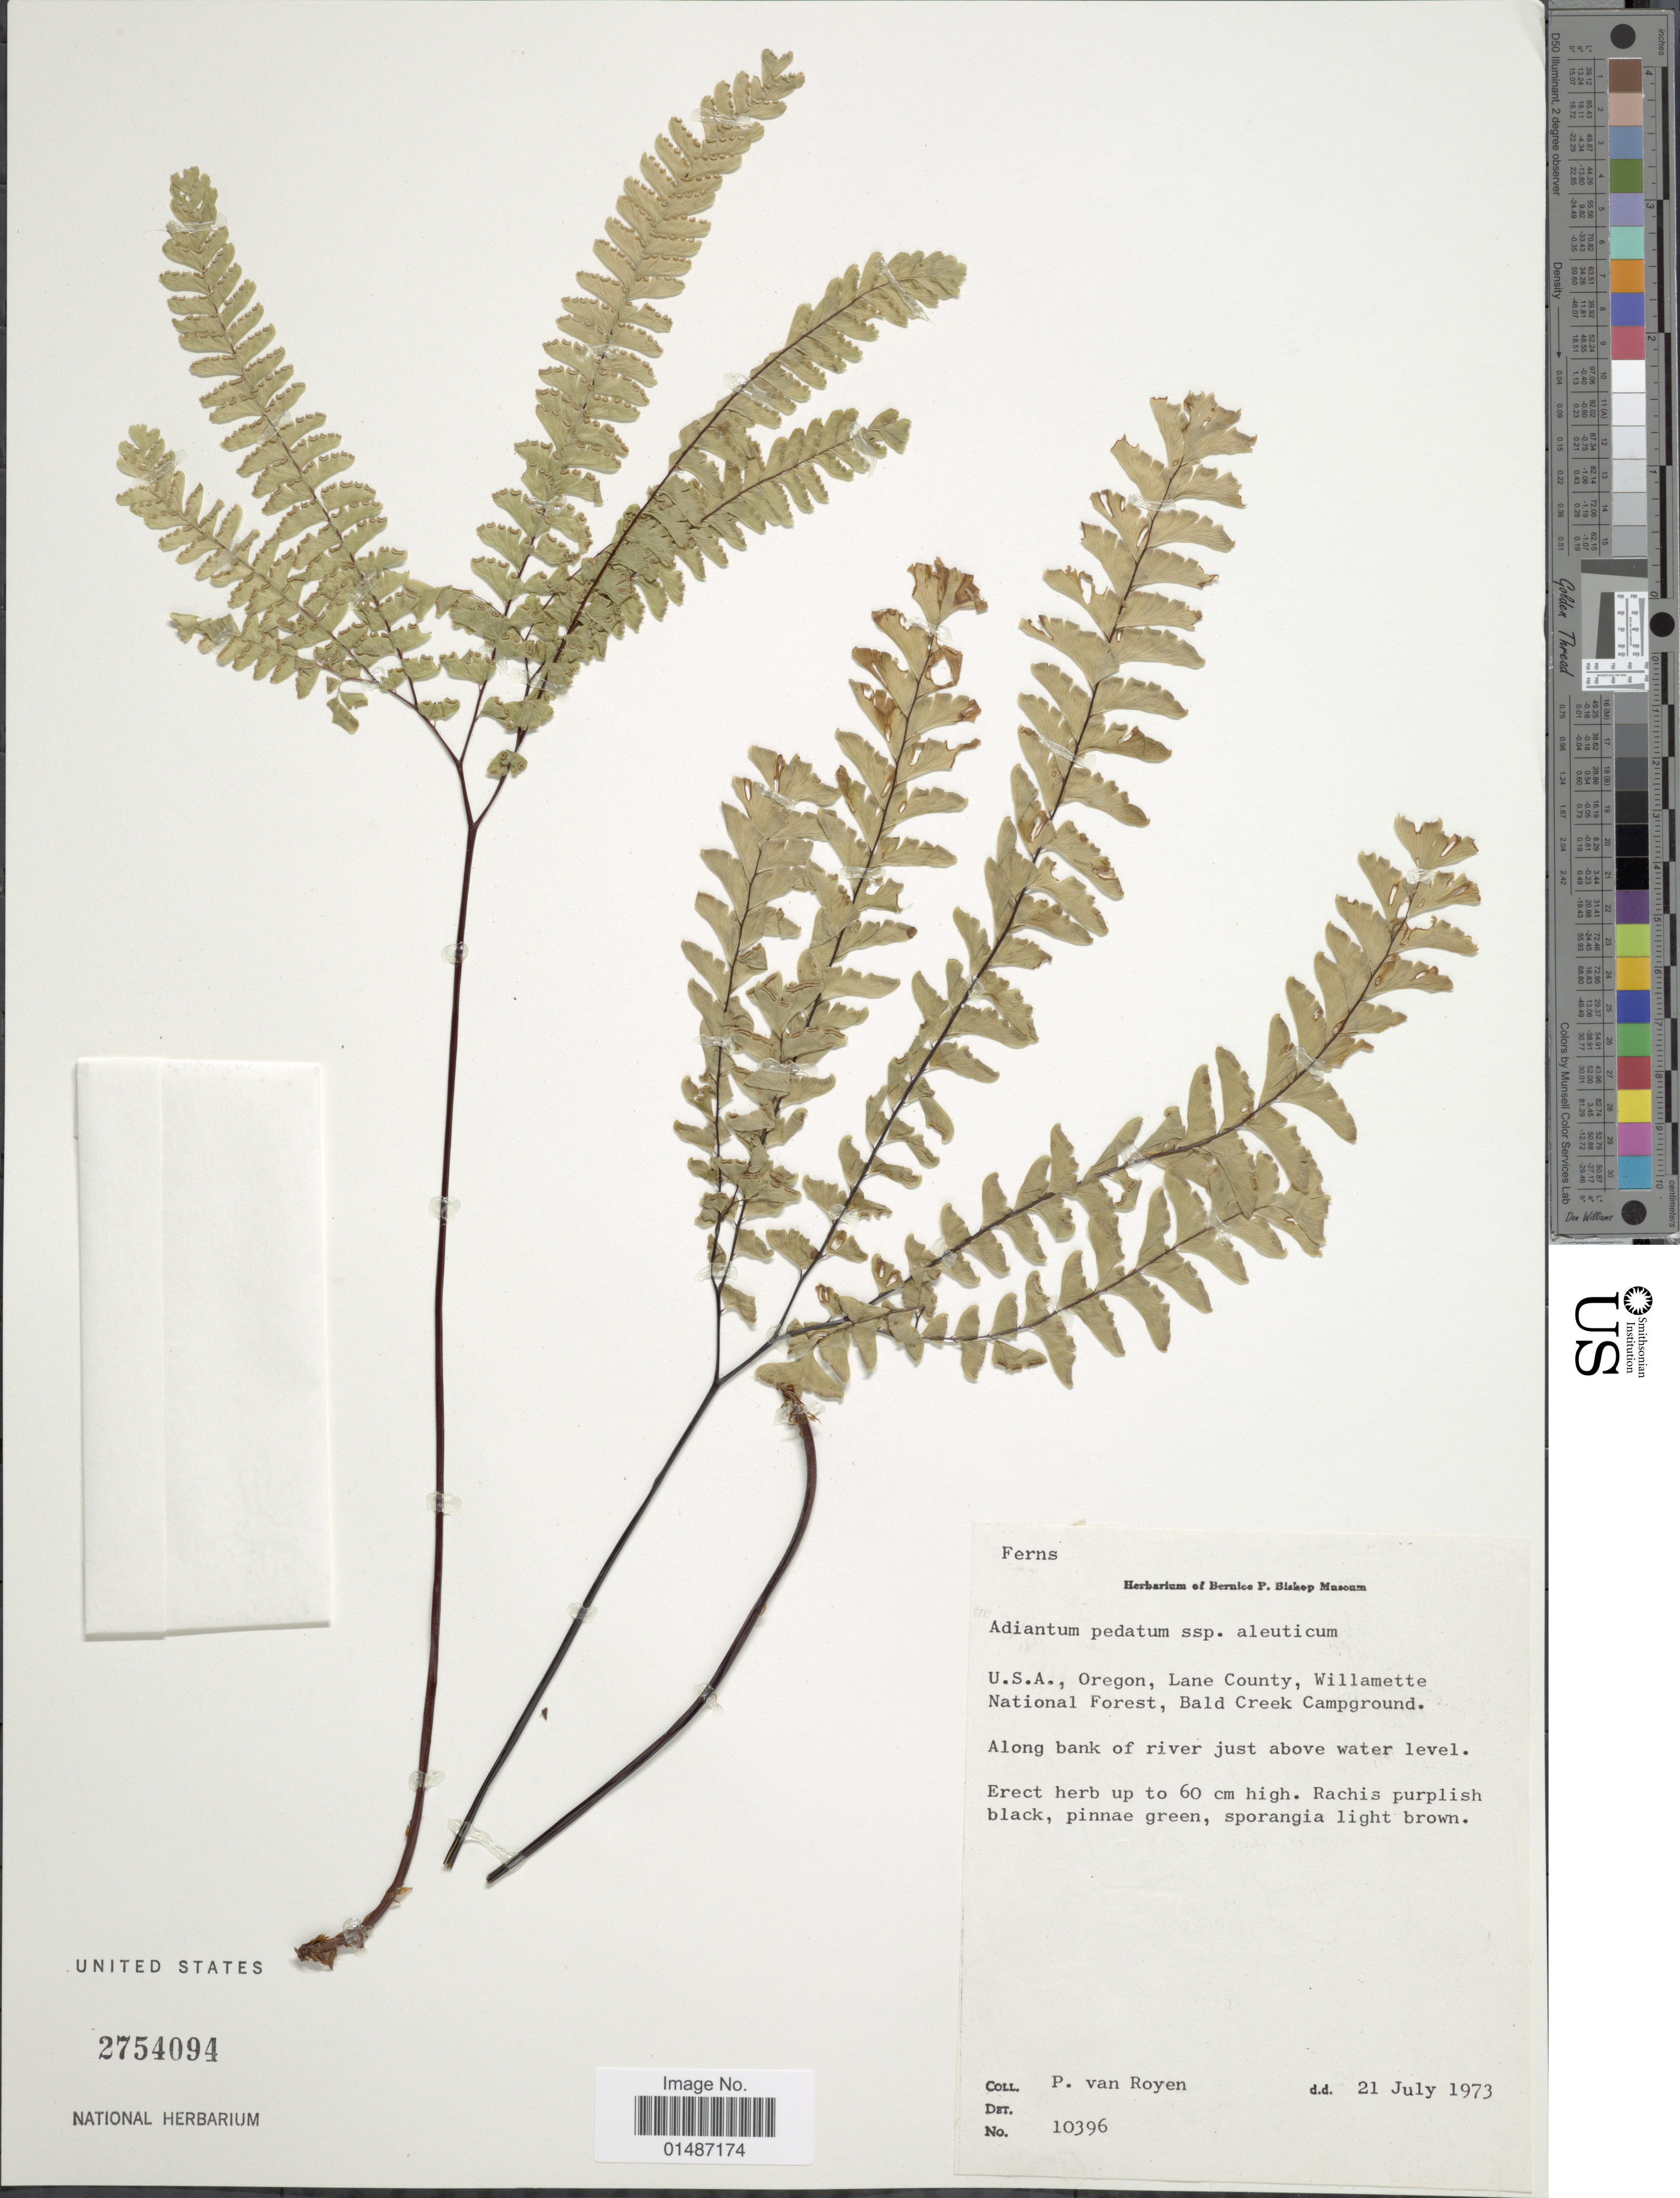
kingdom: Plantae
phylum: Tracheophyta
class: Polypodiopsida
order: Polypodiales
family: Pteridaceae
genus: Adiantum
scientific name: Adiantum pedatum subsp. aleuticum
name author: (Rupr.) Calder & Roy L. Taylor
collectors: P. van Royen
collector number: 10396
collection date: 1973-07-21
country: United States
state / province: Oregon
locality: Lane County, Willamette National Forest, Bald Creek Campground.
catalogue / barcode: US 2754094